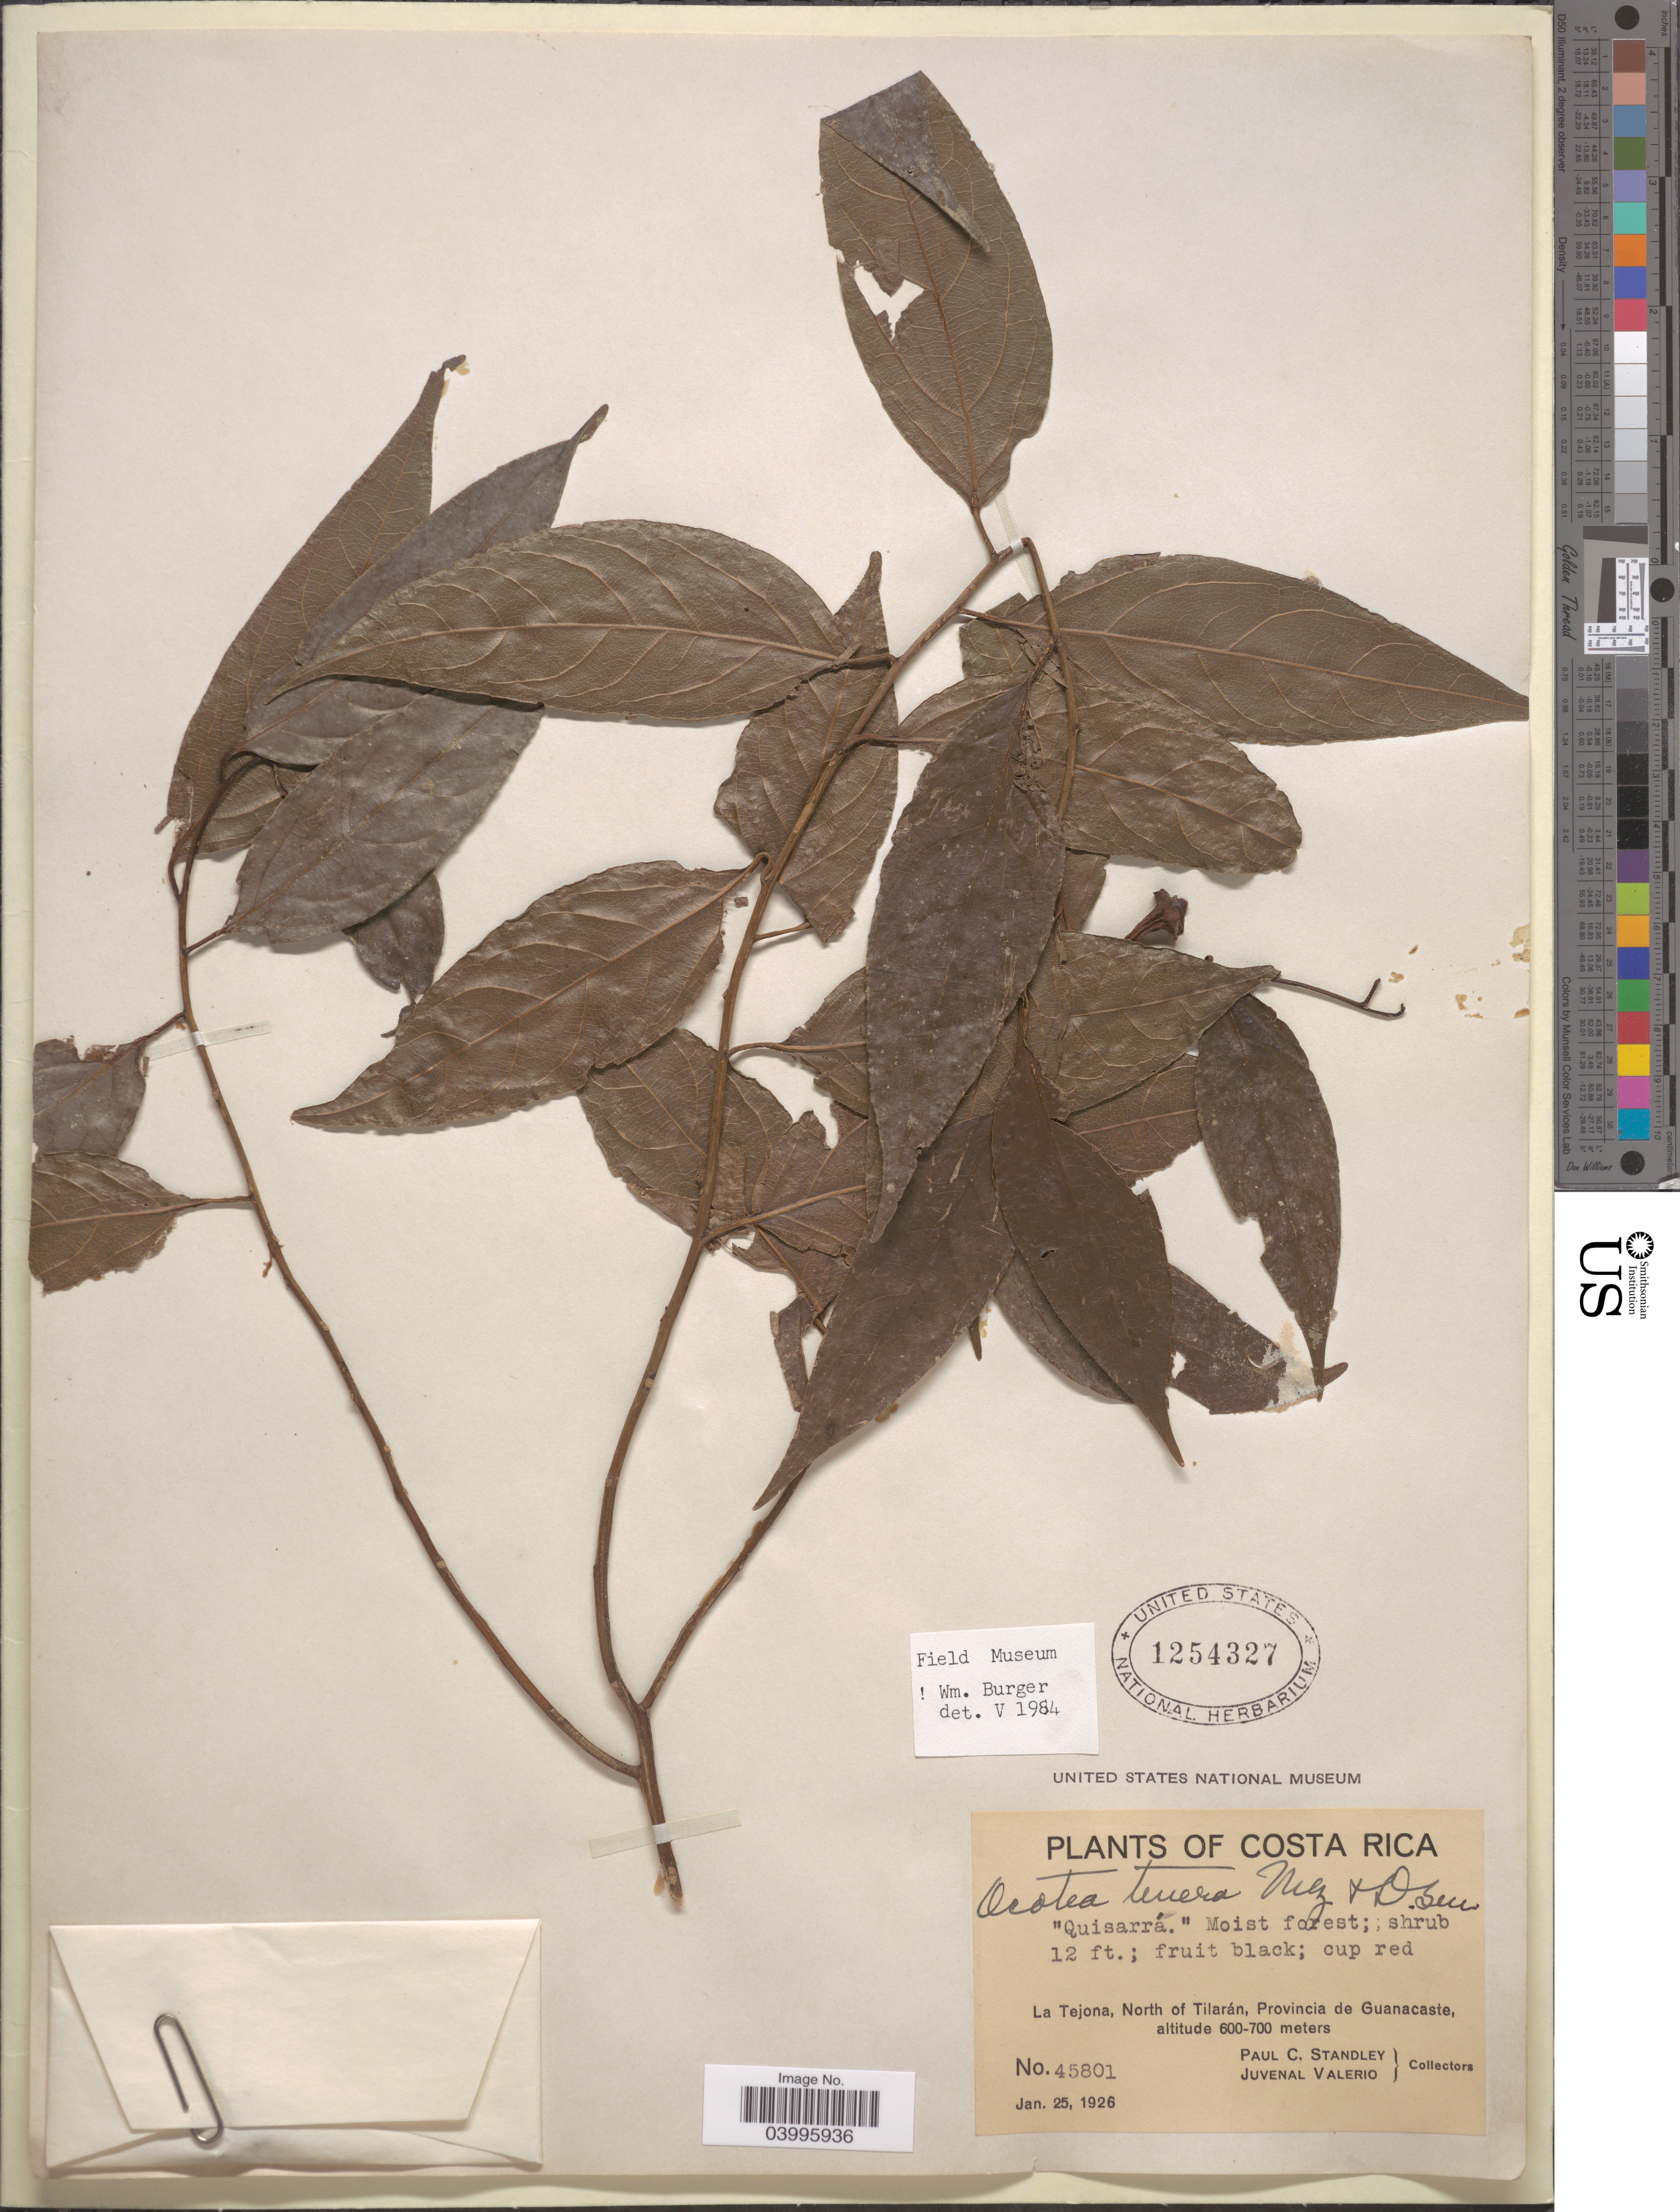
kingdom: Plantae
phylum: Tracheophyta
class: Magnoliopsida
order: Laurales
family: Lauraceae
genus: Ocotea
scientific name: Ocotea tenera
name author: Mez & Donn. Sm.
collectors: P. C. Standley & J. Valerio R.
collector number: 45801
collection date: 1926-01-25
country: Costa Rica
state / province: Guanacaste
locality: La Tejona, North of Tilarán.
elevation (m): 600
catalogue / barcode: US 1254327